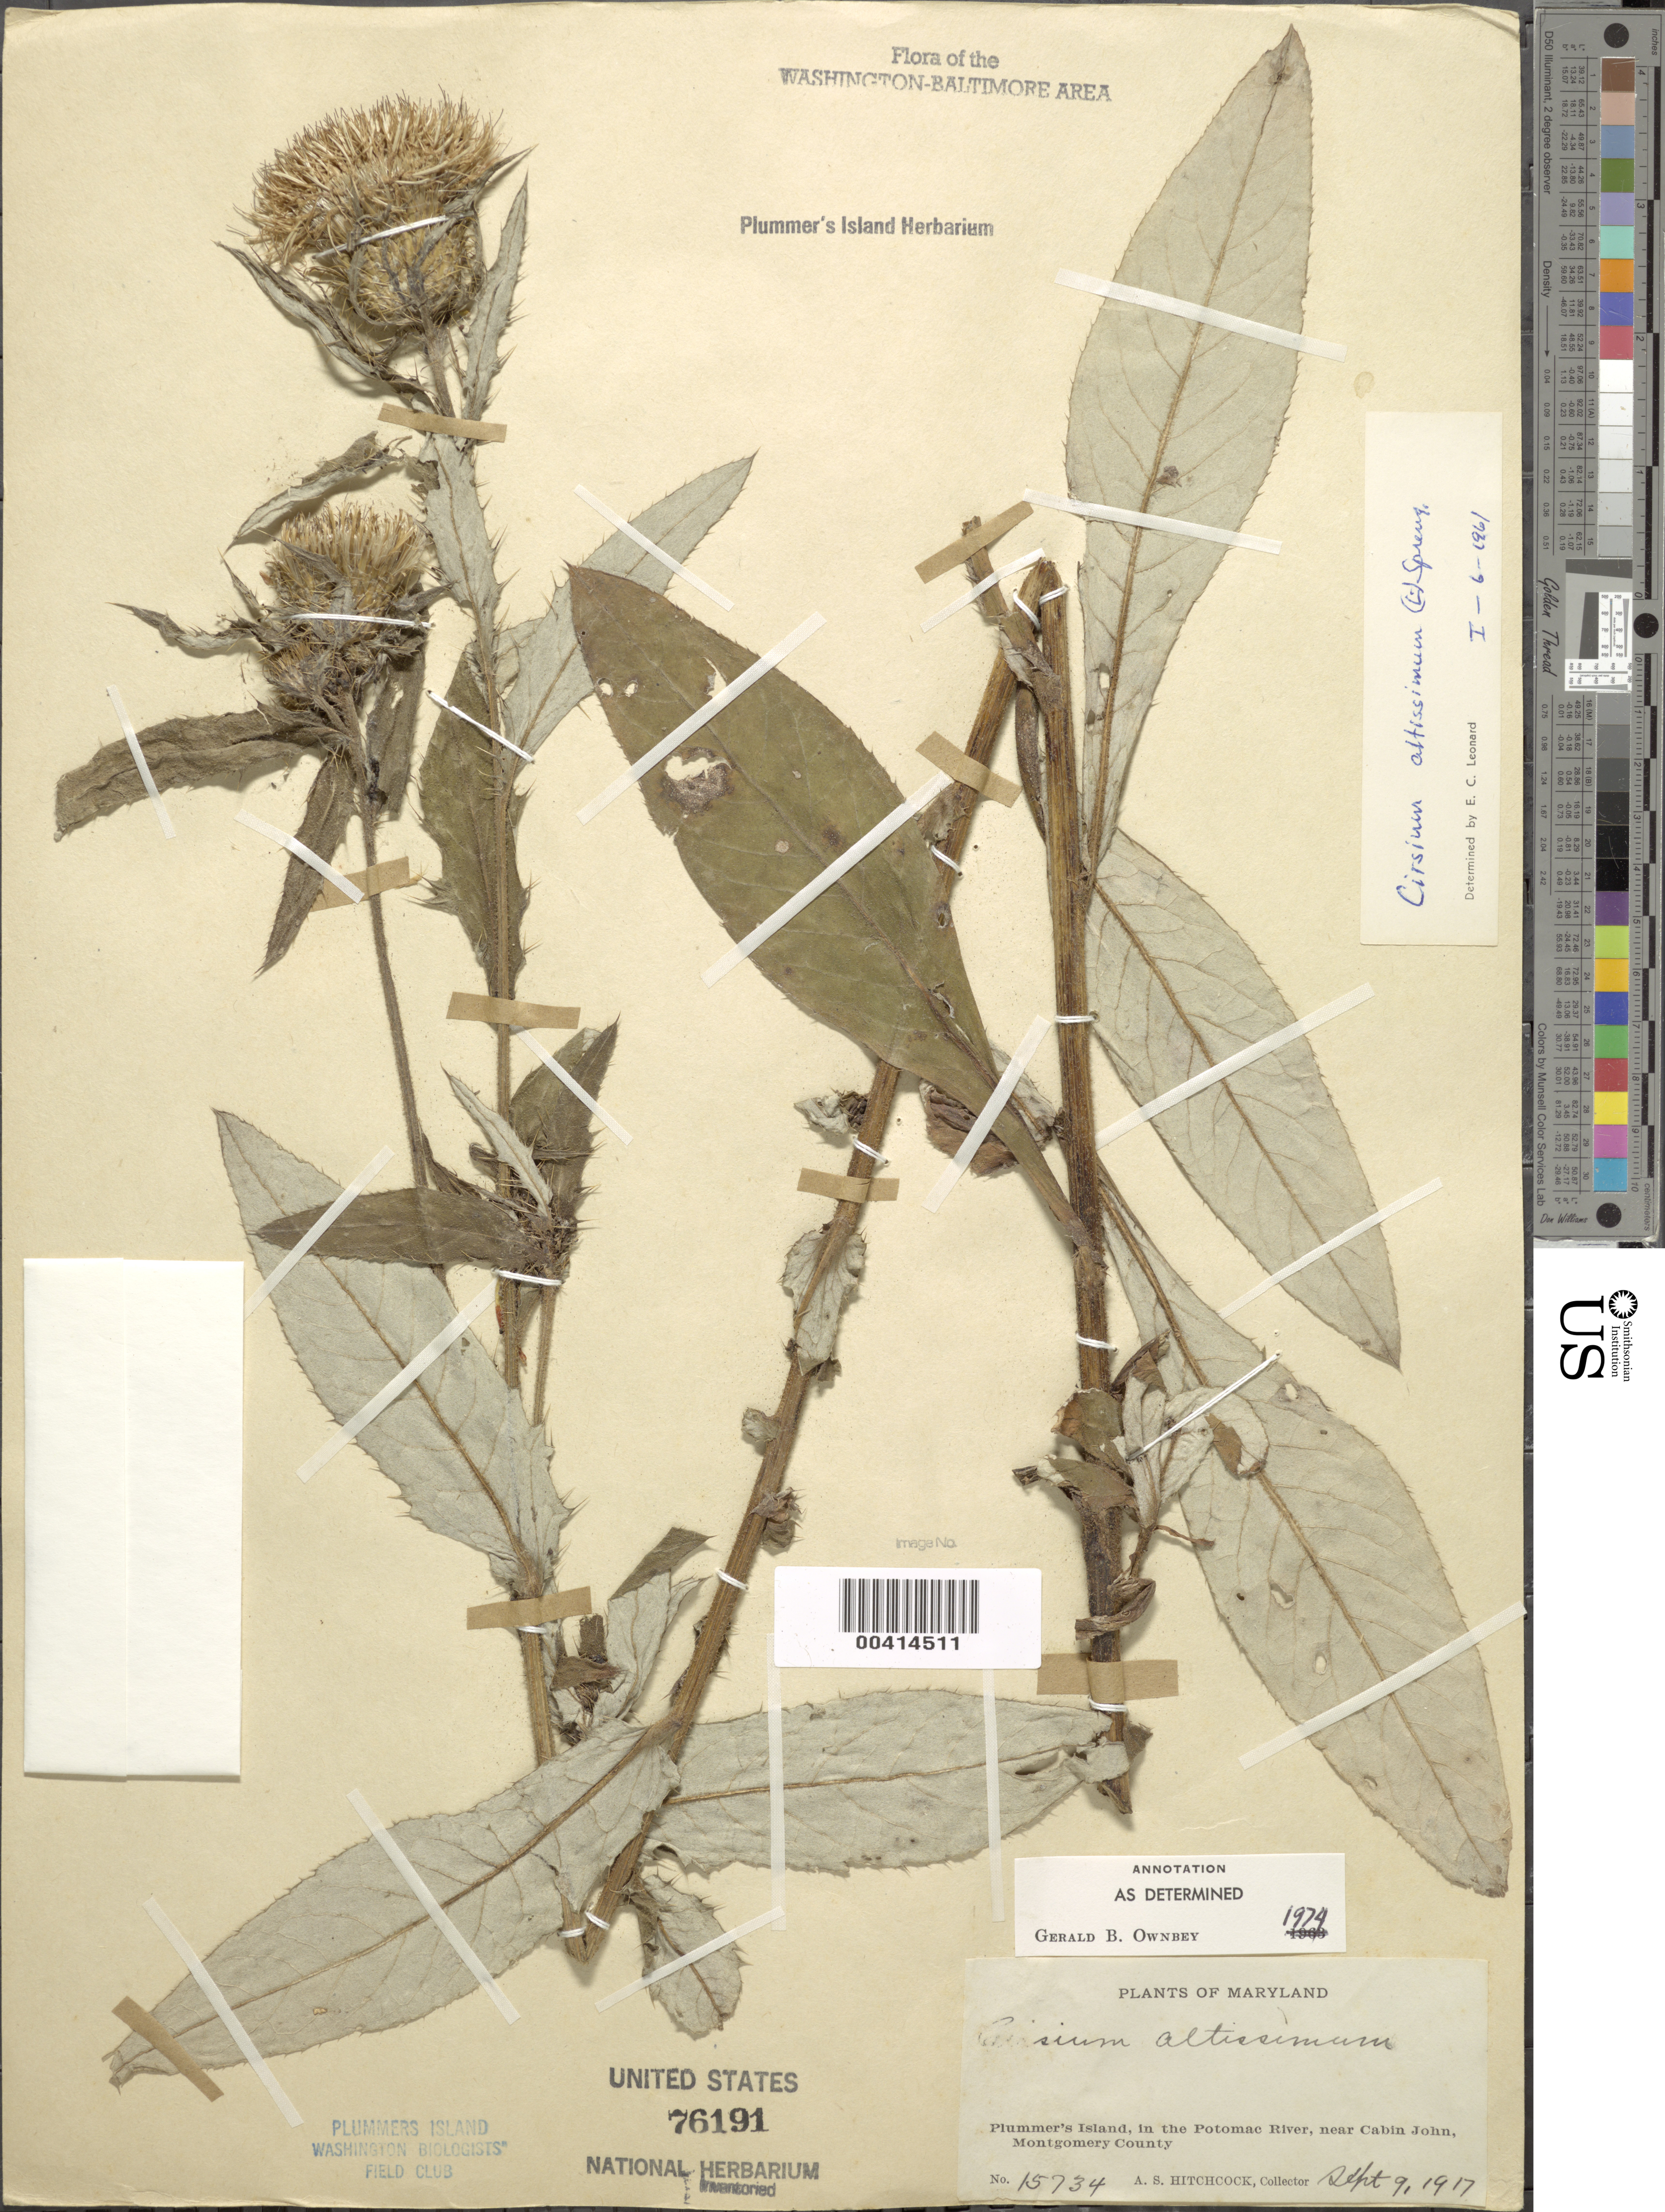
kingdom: Plantae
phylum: Tracheophyta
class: Magnoliopsida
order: Asterales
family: Asteraceae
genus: Cirsium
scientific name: Cirsium altissimum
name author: (L.) Hill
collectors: A. S. Hitchcock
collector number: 15734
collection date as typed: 09 Sep 1917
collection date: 1917-09-09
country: United States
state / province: Maryland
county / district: Montgomery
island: Plummers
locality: Plummer's Island C. & O. Canal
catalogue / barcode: US 76191